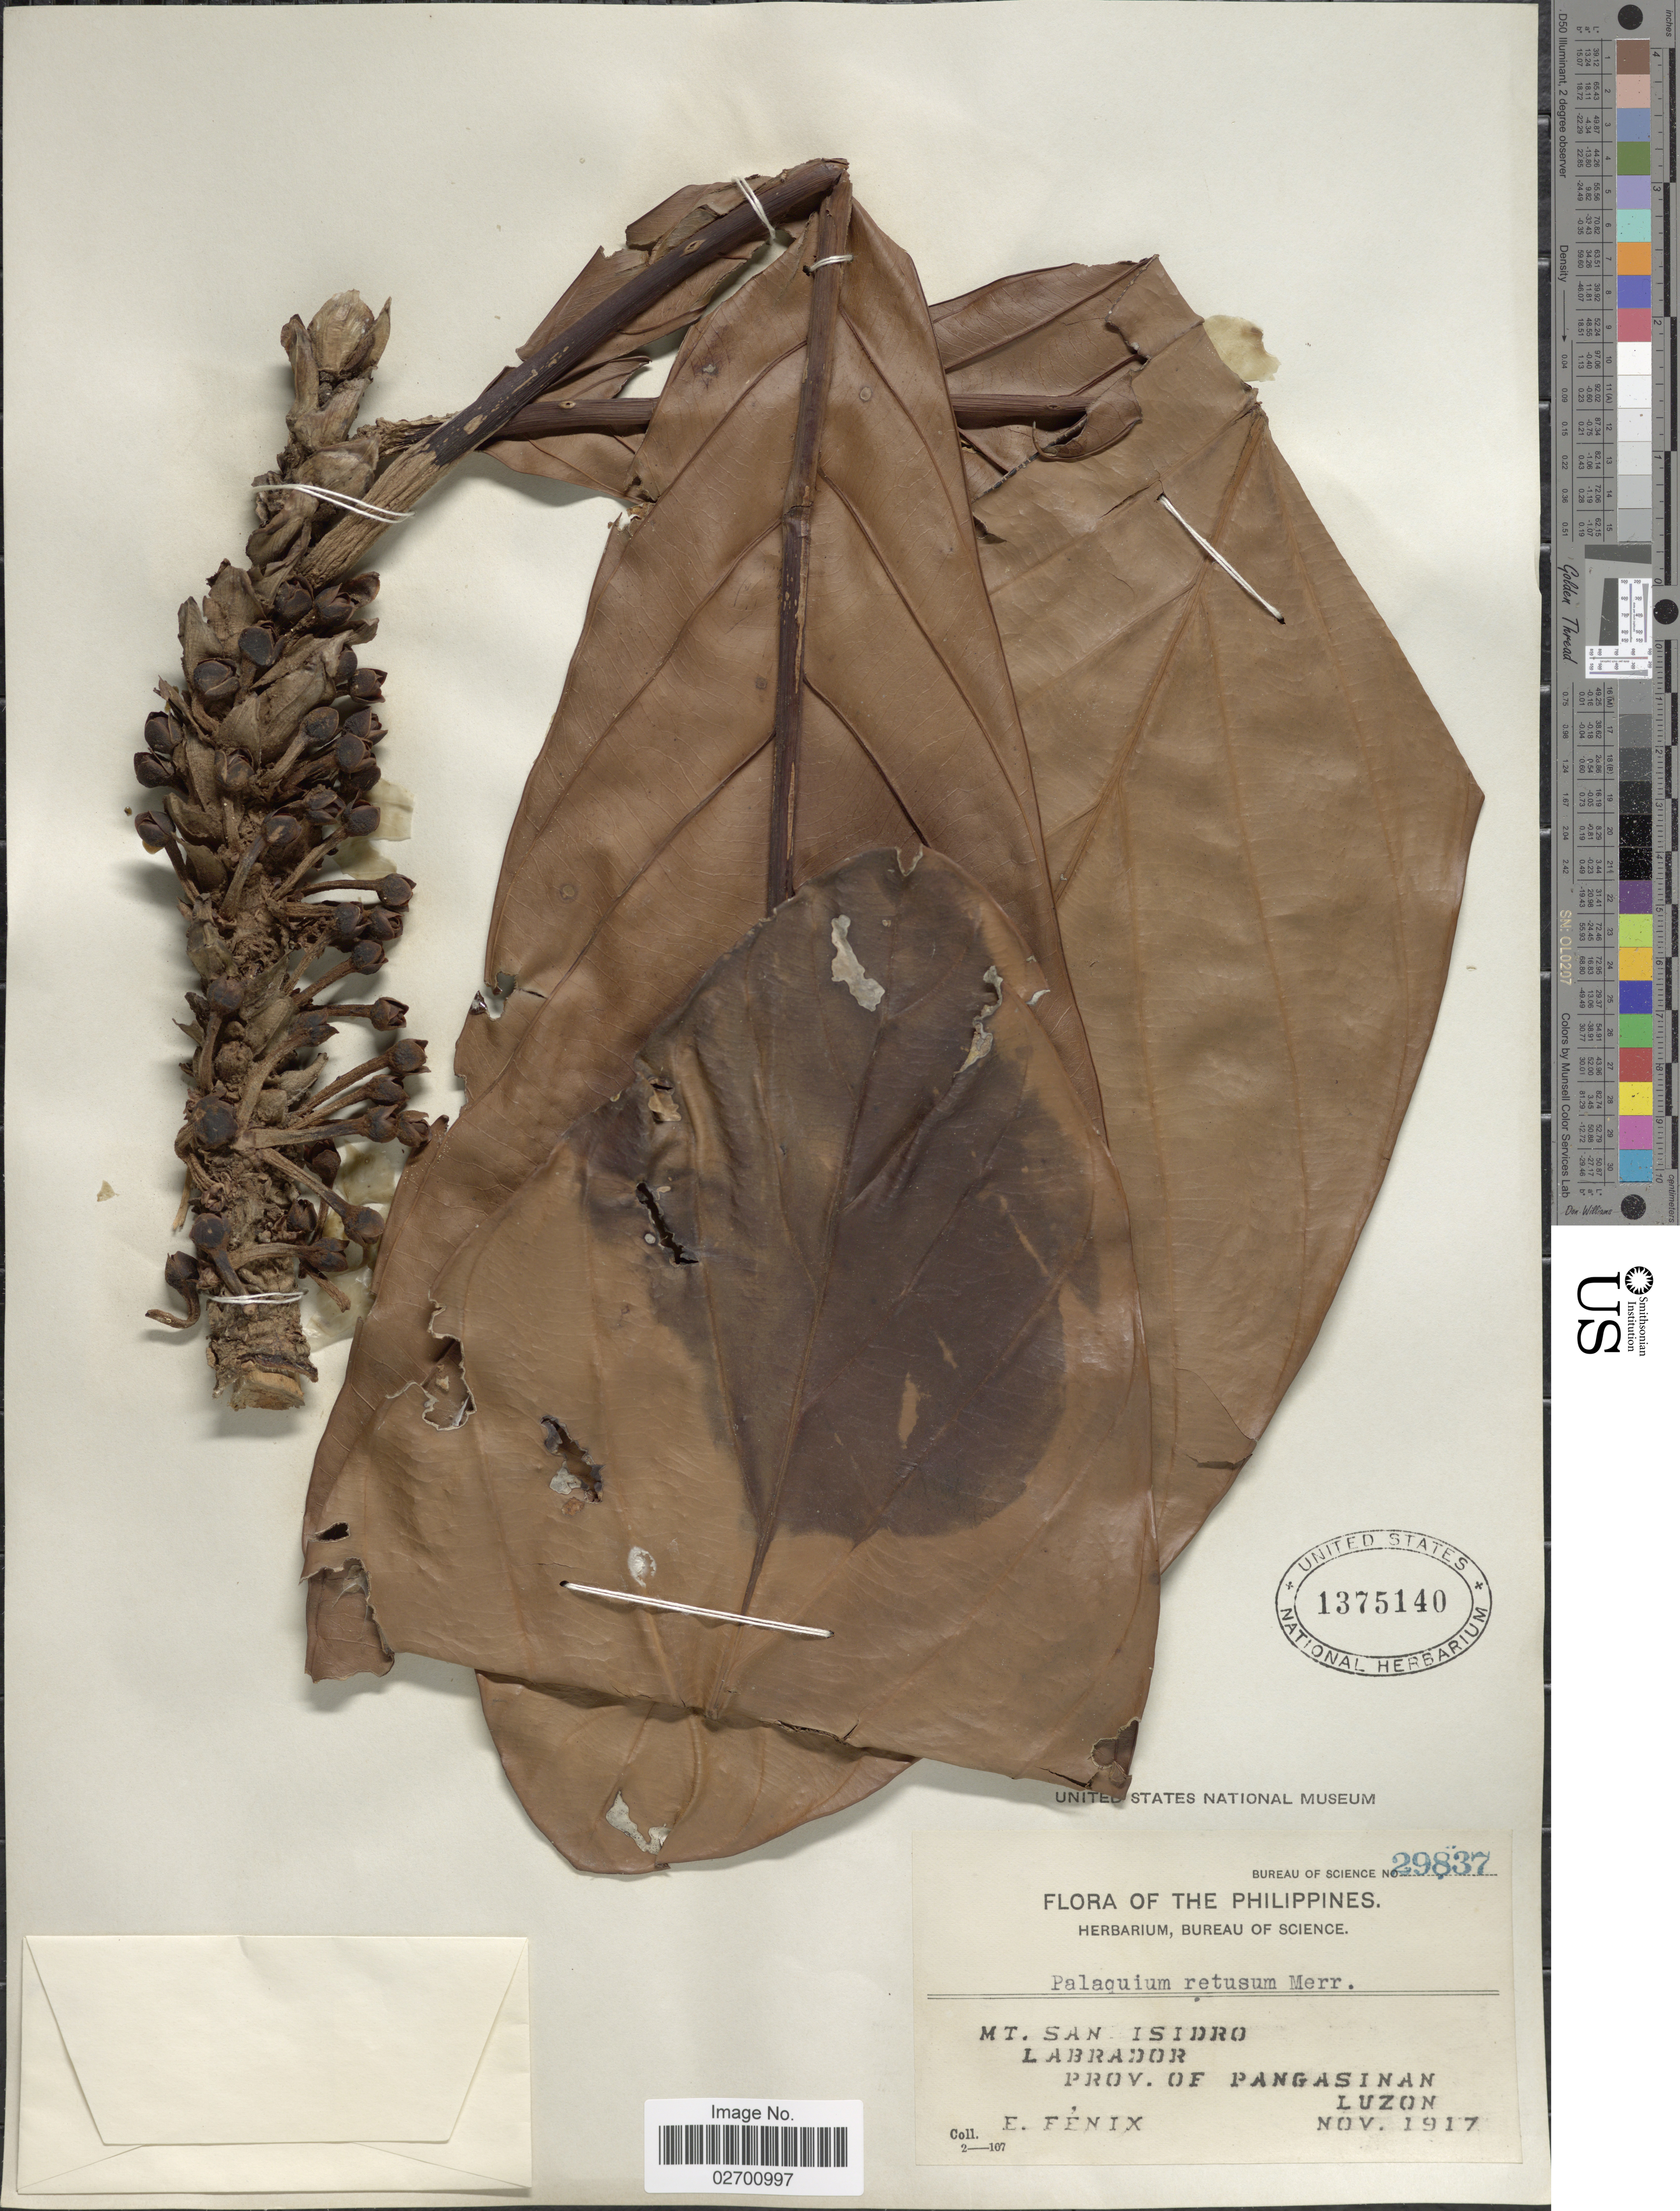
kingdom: Plantae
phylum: Tracheophyta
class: Magnoliopsida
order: Ericales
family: Sapotaceae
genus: Palaquium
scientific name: Palaquium retusum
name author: Merr.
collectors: E. Fénix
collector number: Bureau of Science 29837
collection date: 1917-11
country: Philippines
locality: Mt. San Isidro. Labrador. Prov. of Pangasinan, Luzon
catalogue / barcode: US 1375140